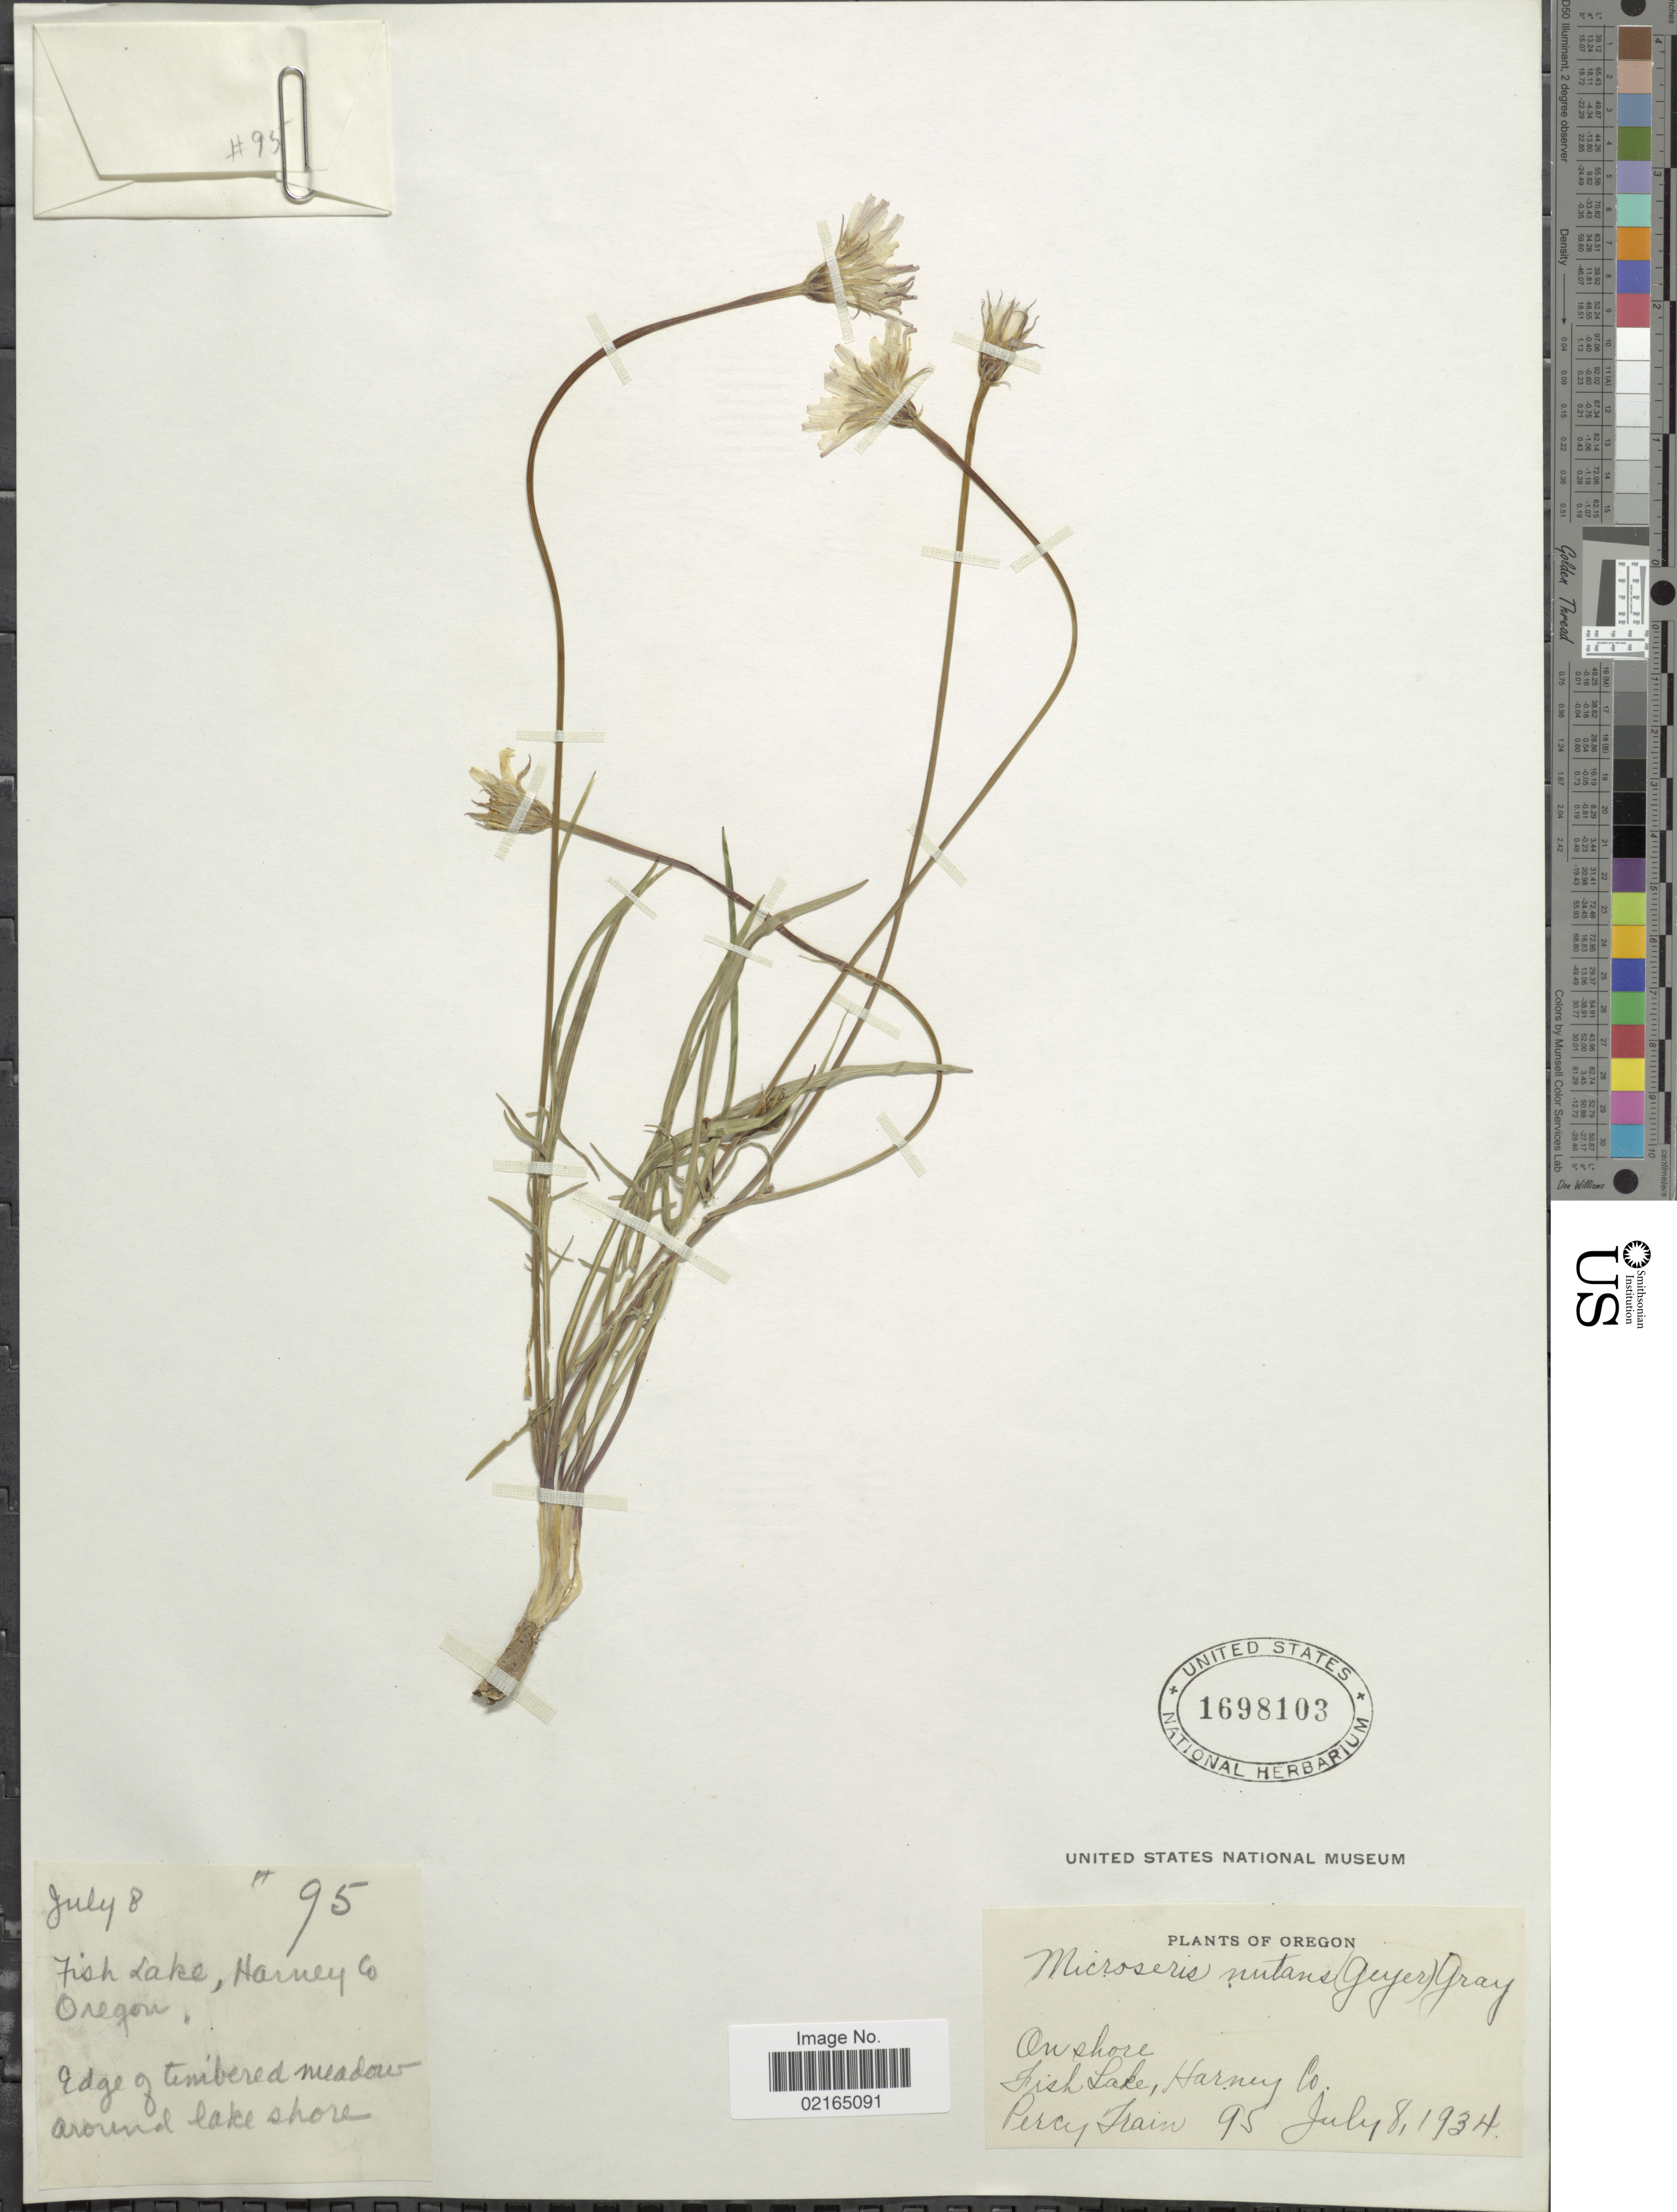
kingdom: Plantae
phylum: Tracheophyta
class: Magnoliopsida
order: Asterales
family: Asteraceae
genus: Microseris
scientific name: Microseris nutans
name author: (Hook.) Sch. Bip.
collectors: P. Train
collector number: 95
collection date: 1934-07-08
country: United States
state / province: Oregon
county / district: Harney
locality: Onshore, Fish Lake, Harney Co., edge of timbered meadow around lake shore.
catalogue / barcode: US 1698103